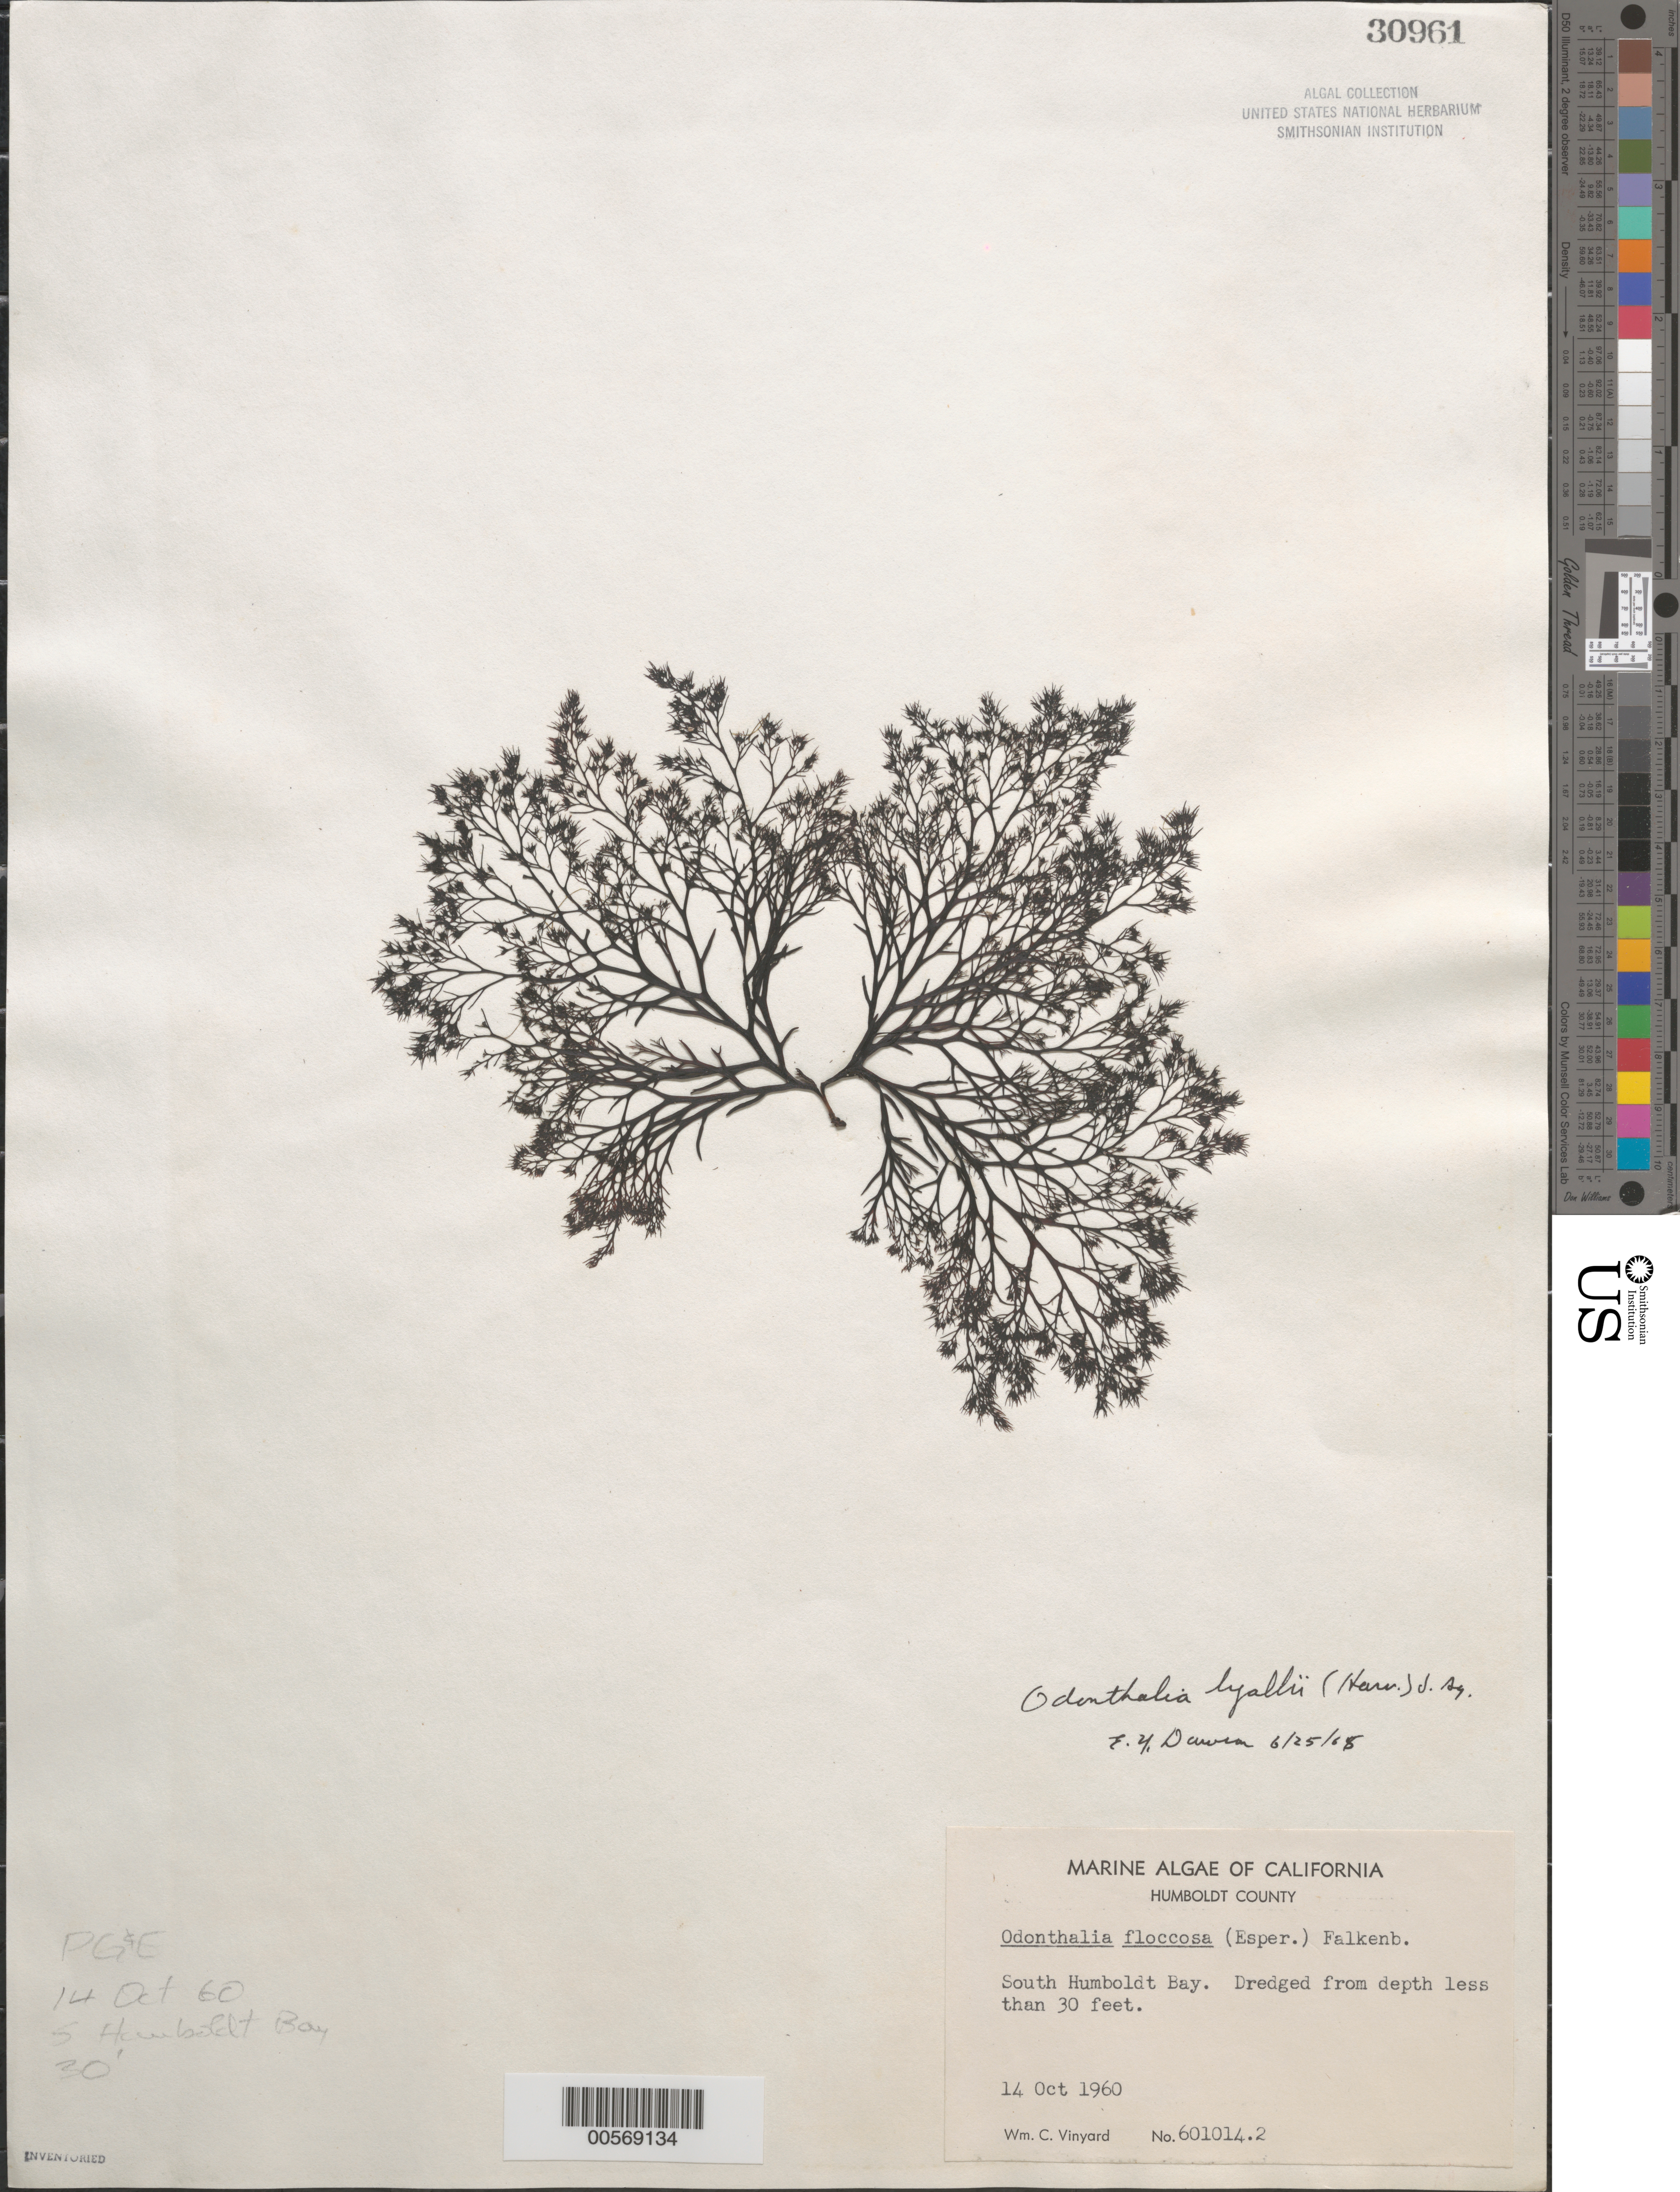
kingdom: Plantae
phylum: Rhodophyta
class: Florideophyceae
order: Ceramiales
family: Rhodomelaceae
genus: Odonthalia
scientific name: Odonthalia lyallii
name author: (Harv.) J. Agardh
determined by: Dawson, E. Y.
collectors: W. Vineyard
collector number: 601014.2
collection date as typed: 14 Oct 1960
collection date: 1960-10-14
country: United States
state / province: California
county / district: Humboldt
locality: South Humboldt Bay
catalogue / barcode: US 30961